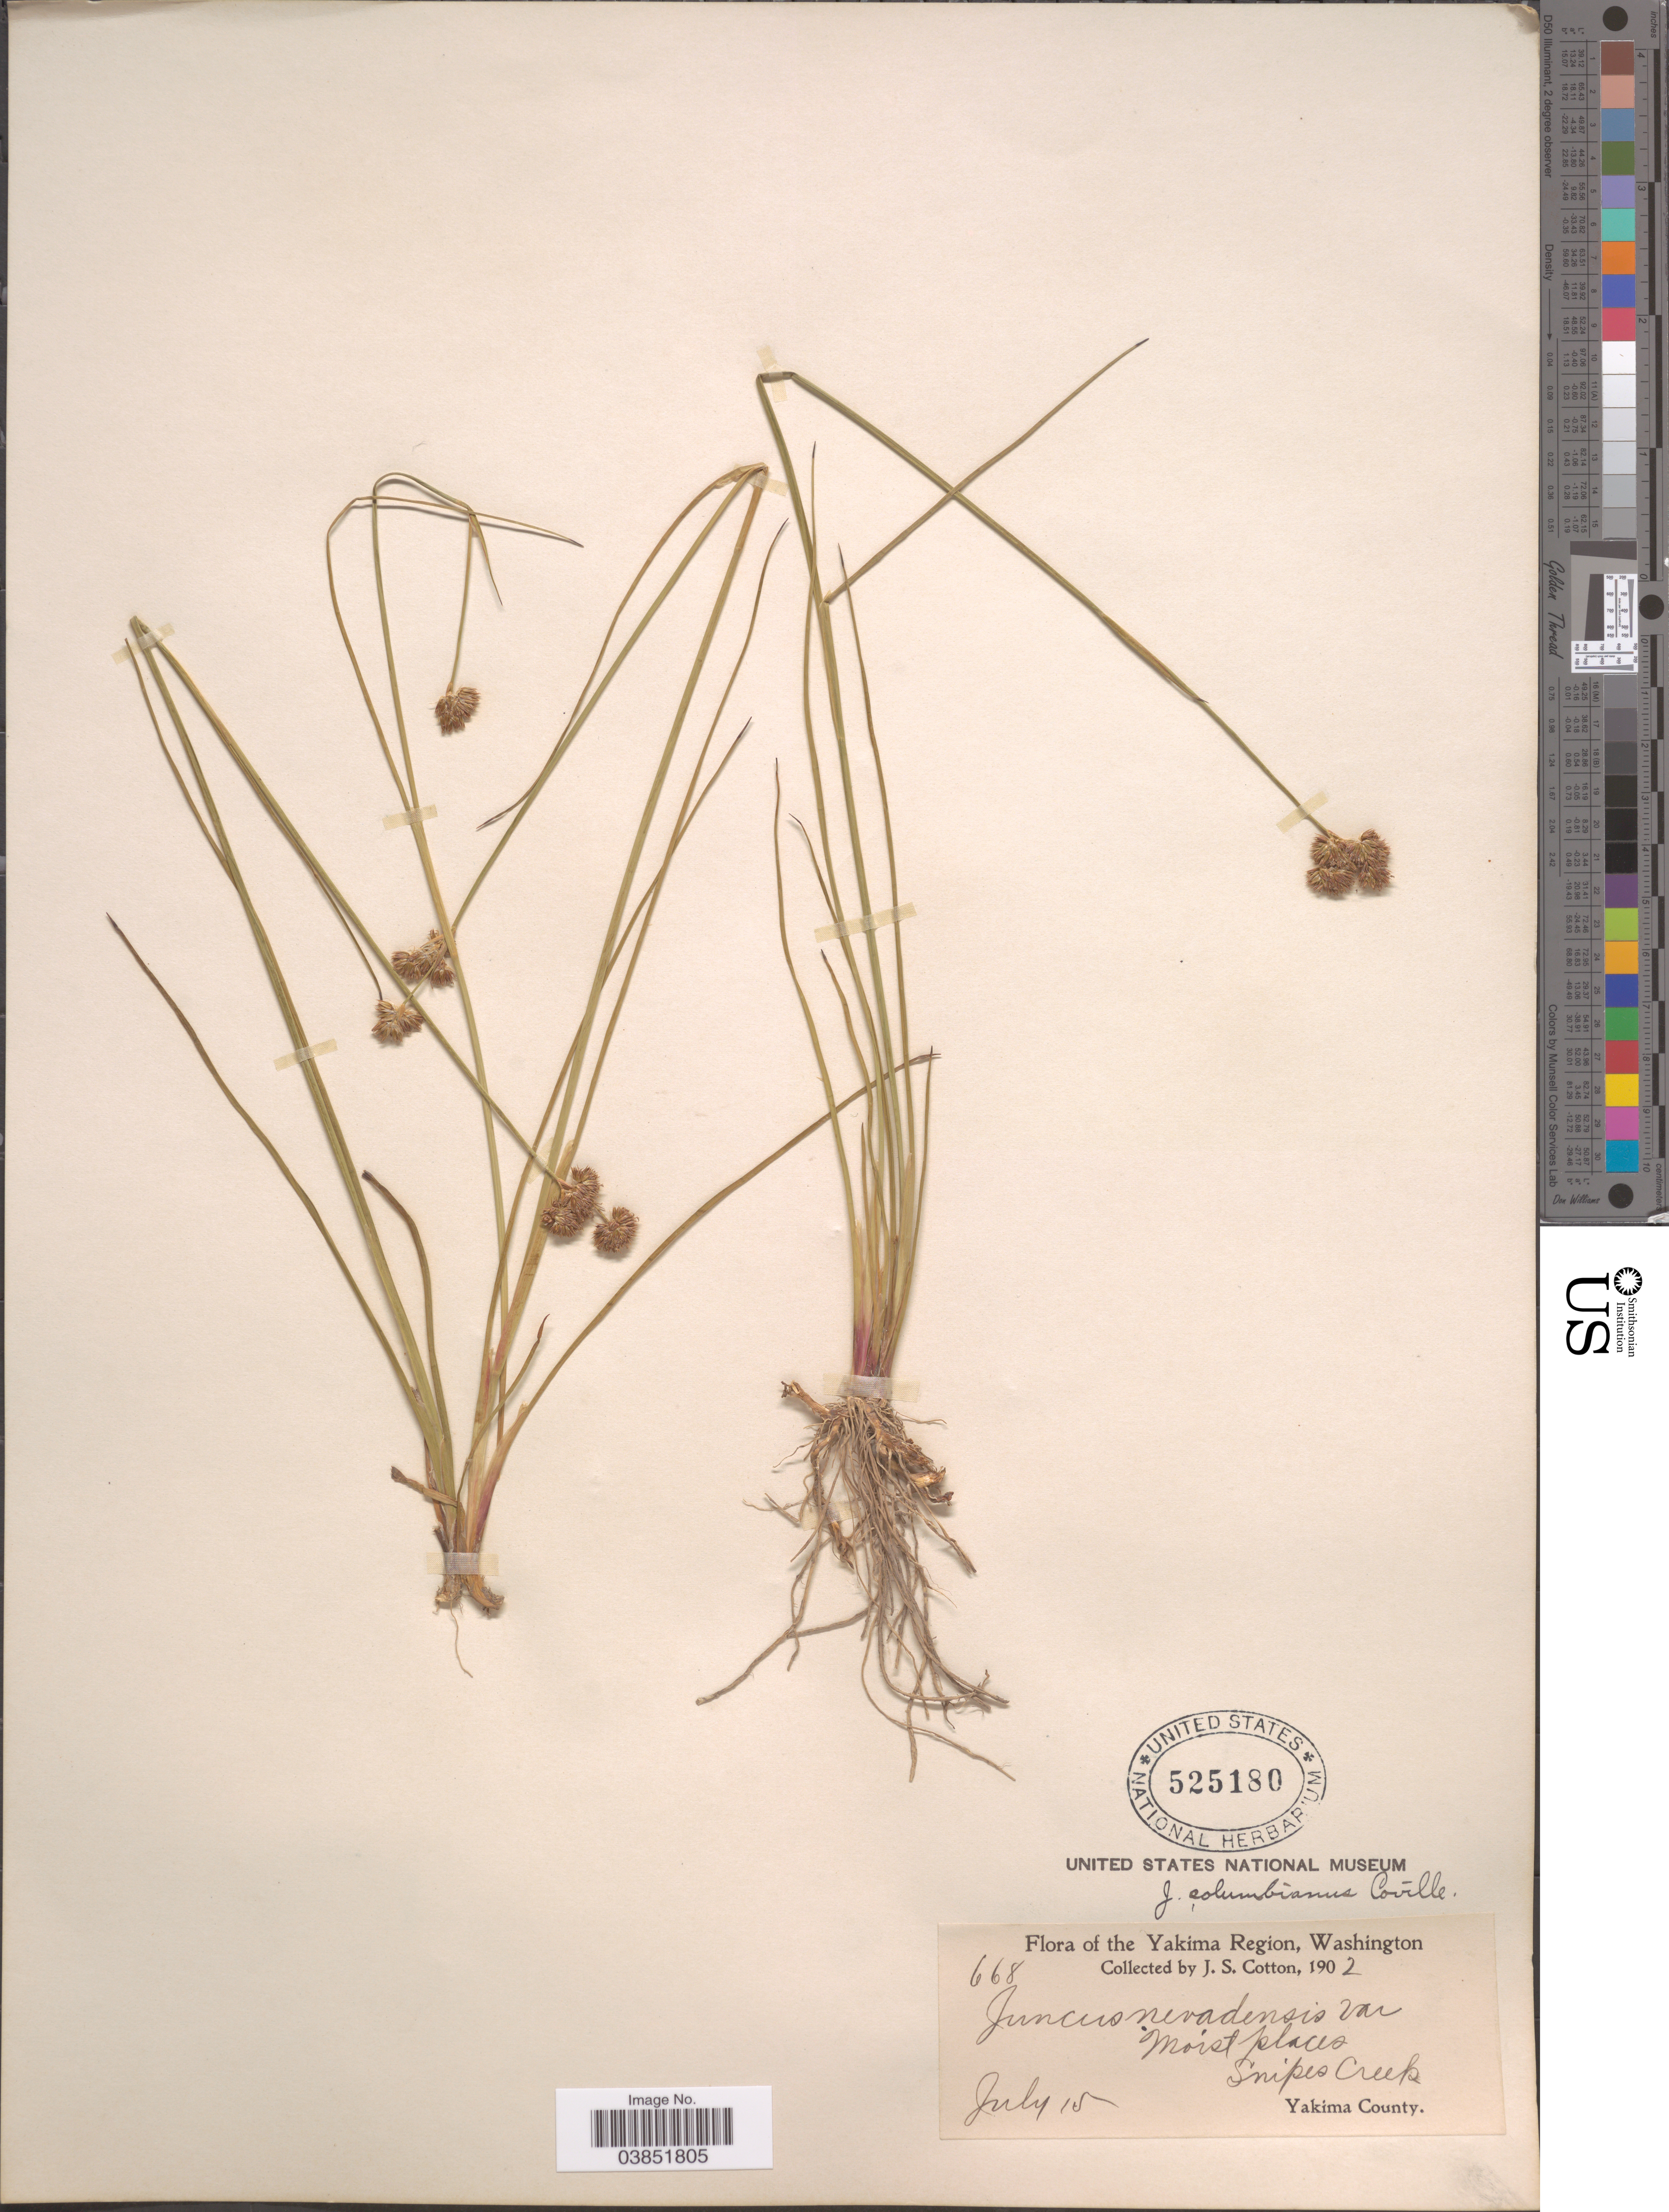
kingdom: Plantae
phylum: Tracheophyta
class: Liliopsida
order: Poales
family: Juncaceae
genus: Juncus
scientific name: Juncus columbianus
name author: Coville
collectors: J. S. Cotton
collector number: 668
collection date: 1902-07-15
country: United States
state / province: Washington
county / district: Yakima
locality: Yakima Region. Moist places. Snipes Creek. Yakima County.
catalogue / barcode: US 525180